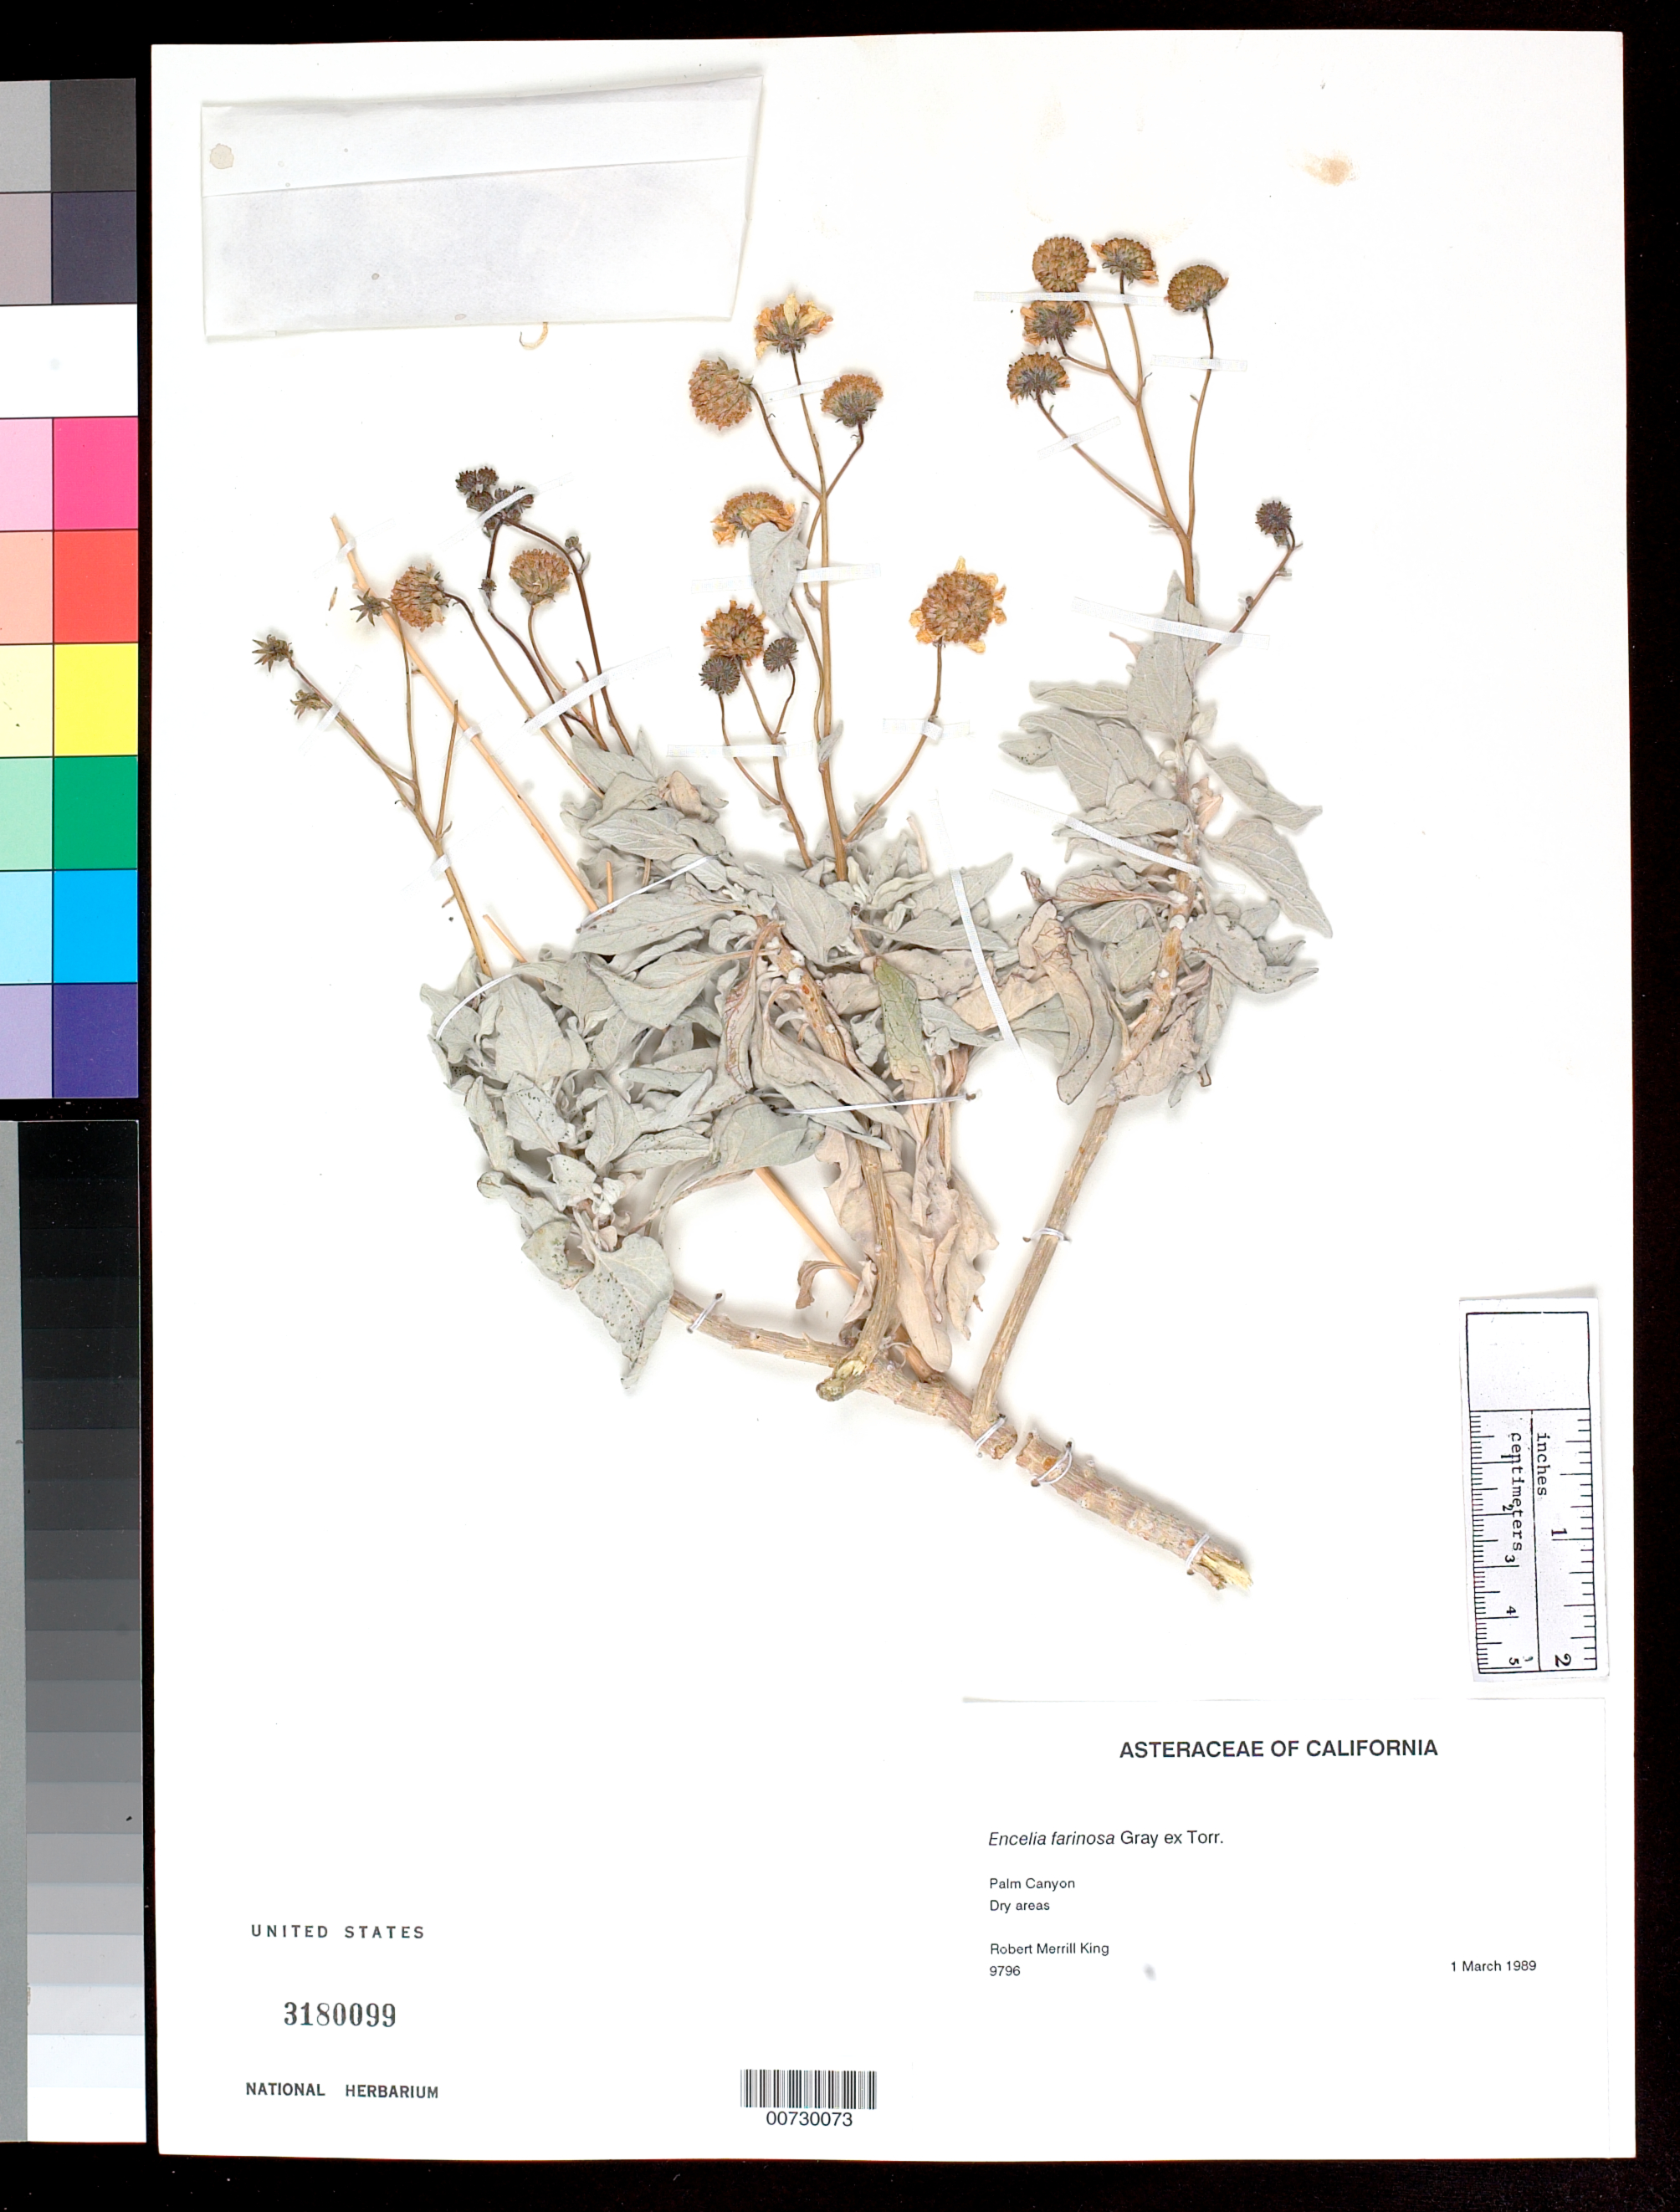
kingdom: Plantae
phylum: Tracheophyta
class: Magnoliopsida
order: Asterales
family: Asteraceae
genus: Encelia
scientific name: Encelia farinosa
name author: A. Gray ex Torr. in Emory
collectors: R. M. King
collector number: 9796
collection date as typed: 1 Mar 1989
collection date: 1989-03-01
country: United States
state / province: California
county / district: Riverside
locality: Palm Canyon. Dry areas.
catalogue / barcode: US 3180099